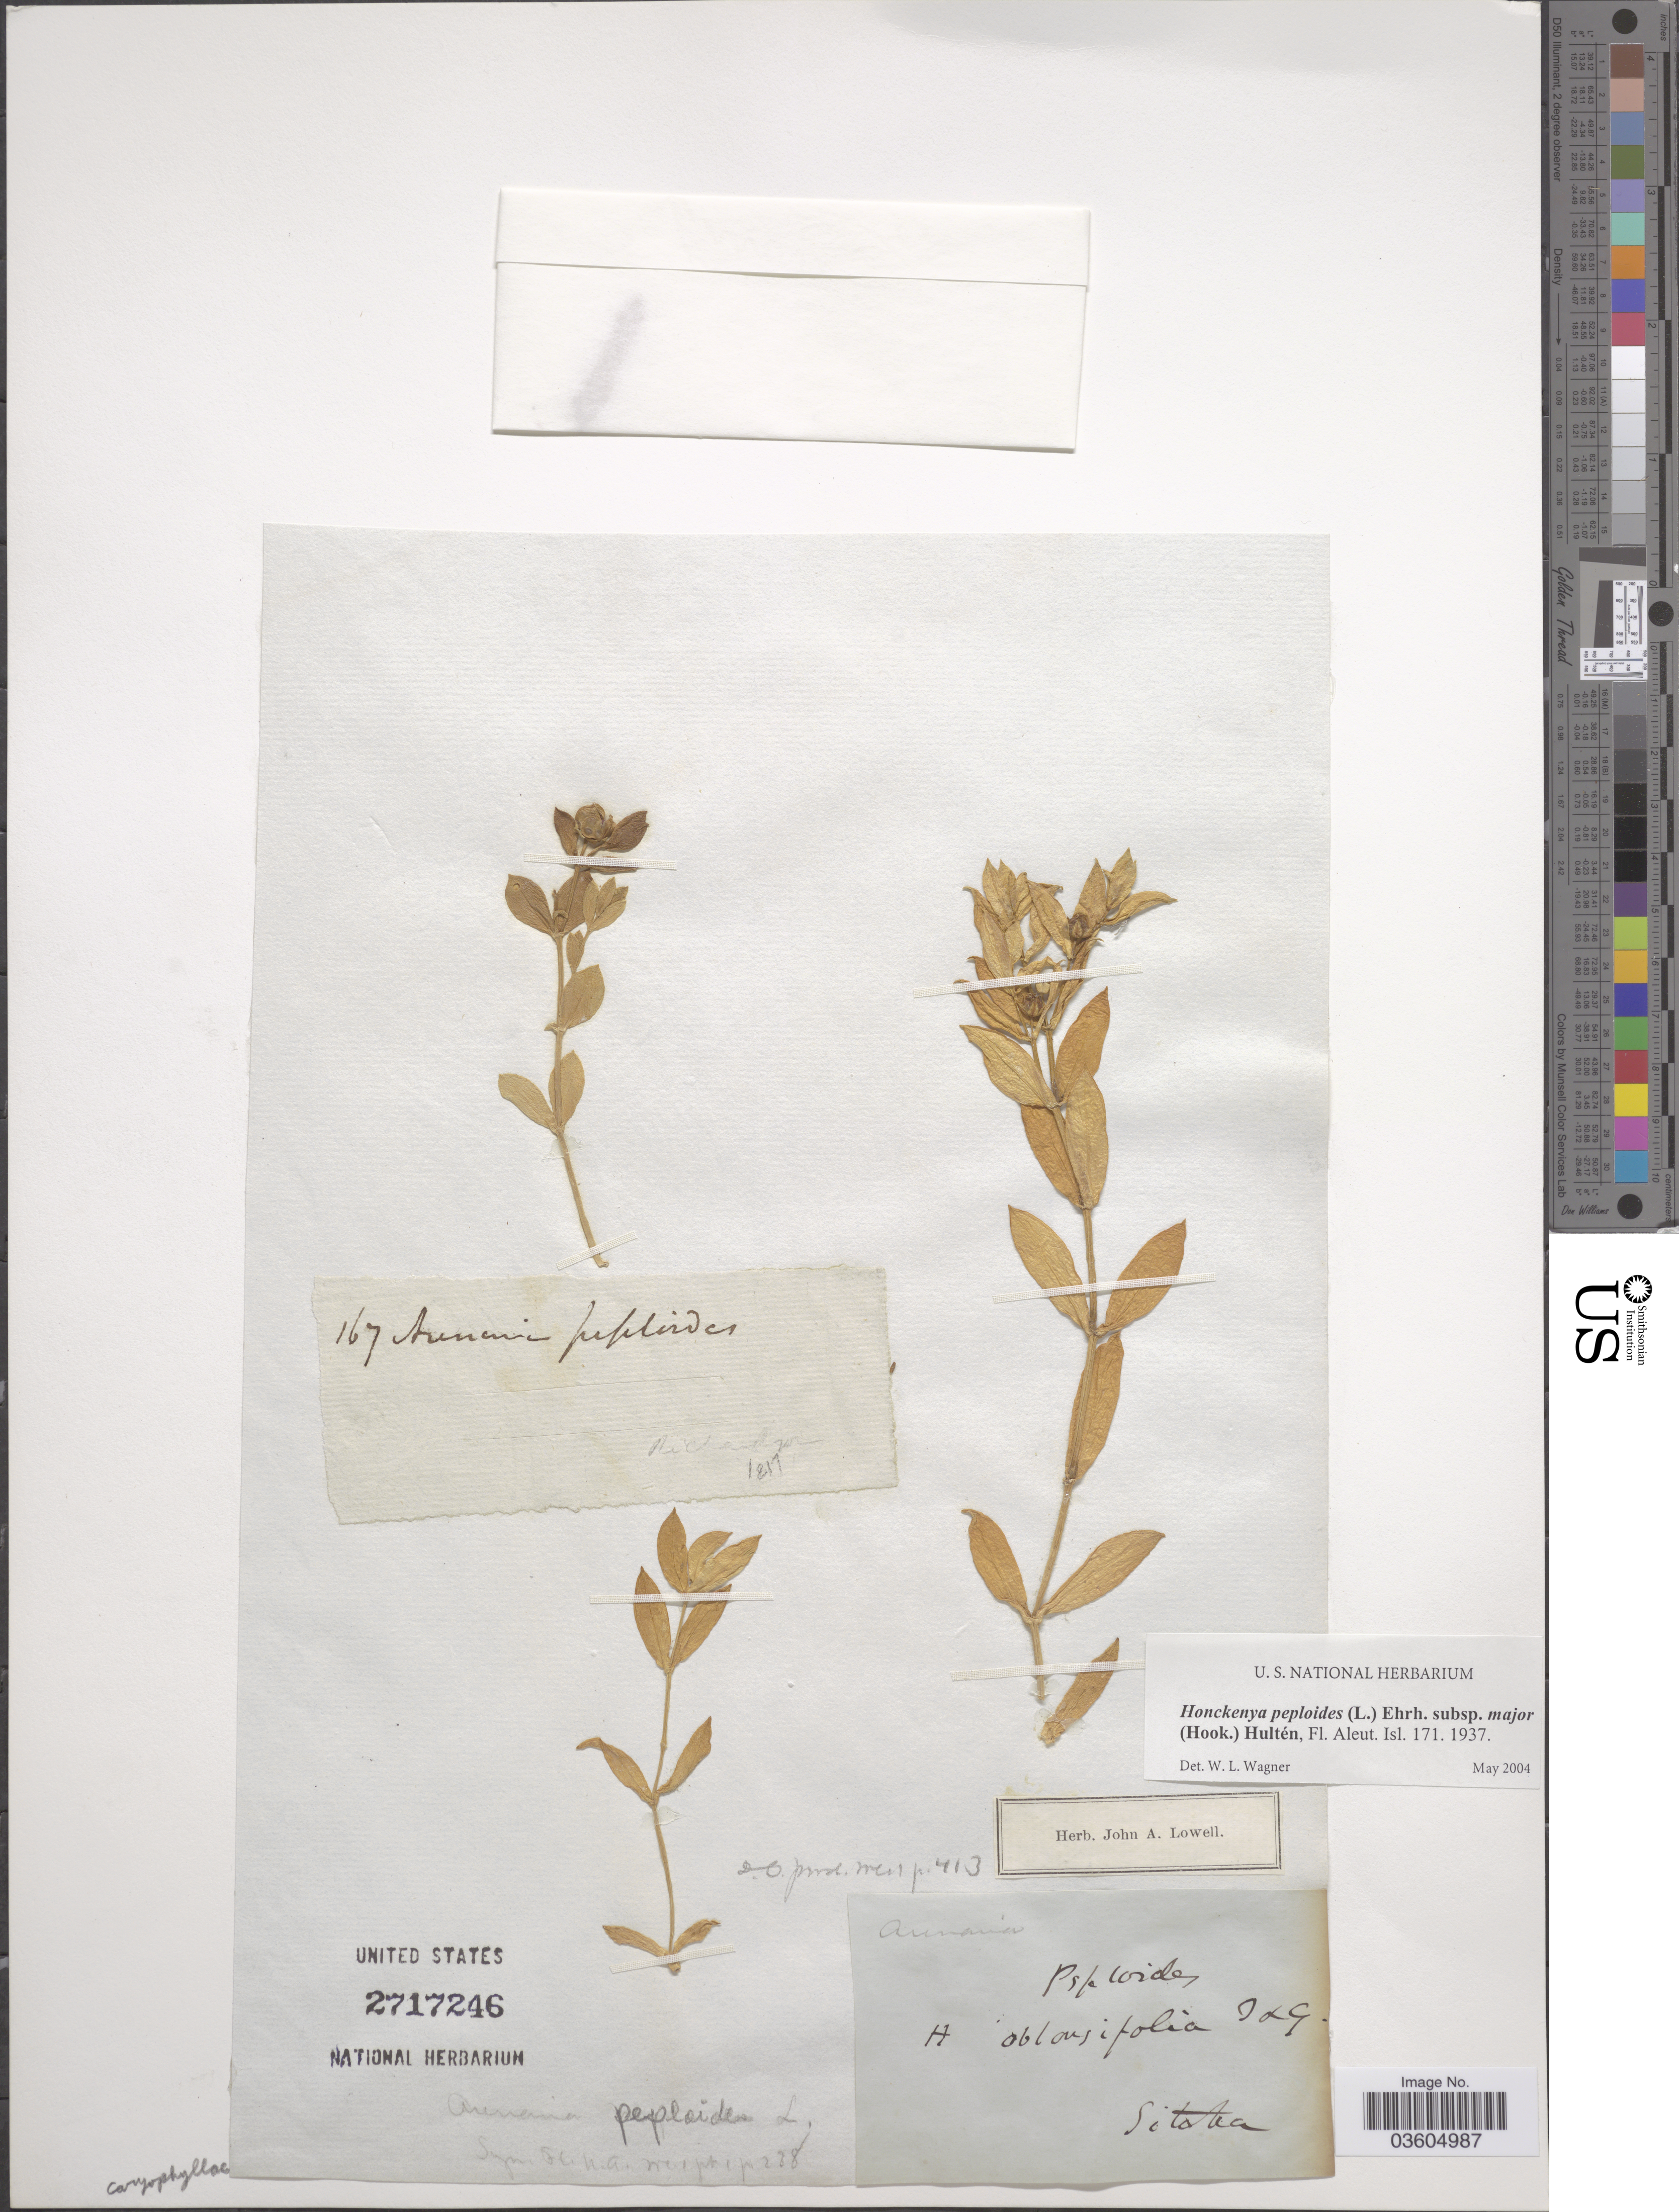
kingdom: Plantae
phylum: Tracheophyta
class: Magnoliopsida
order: Caryophyllales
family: Caryophyllaceae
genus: Honckenya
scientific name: Honckenya peploides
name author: (L.) Ehrh.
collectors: ex herb. John A. Lowell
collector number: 167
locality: Sitska [interpreted].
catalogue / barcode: US 2717246